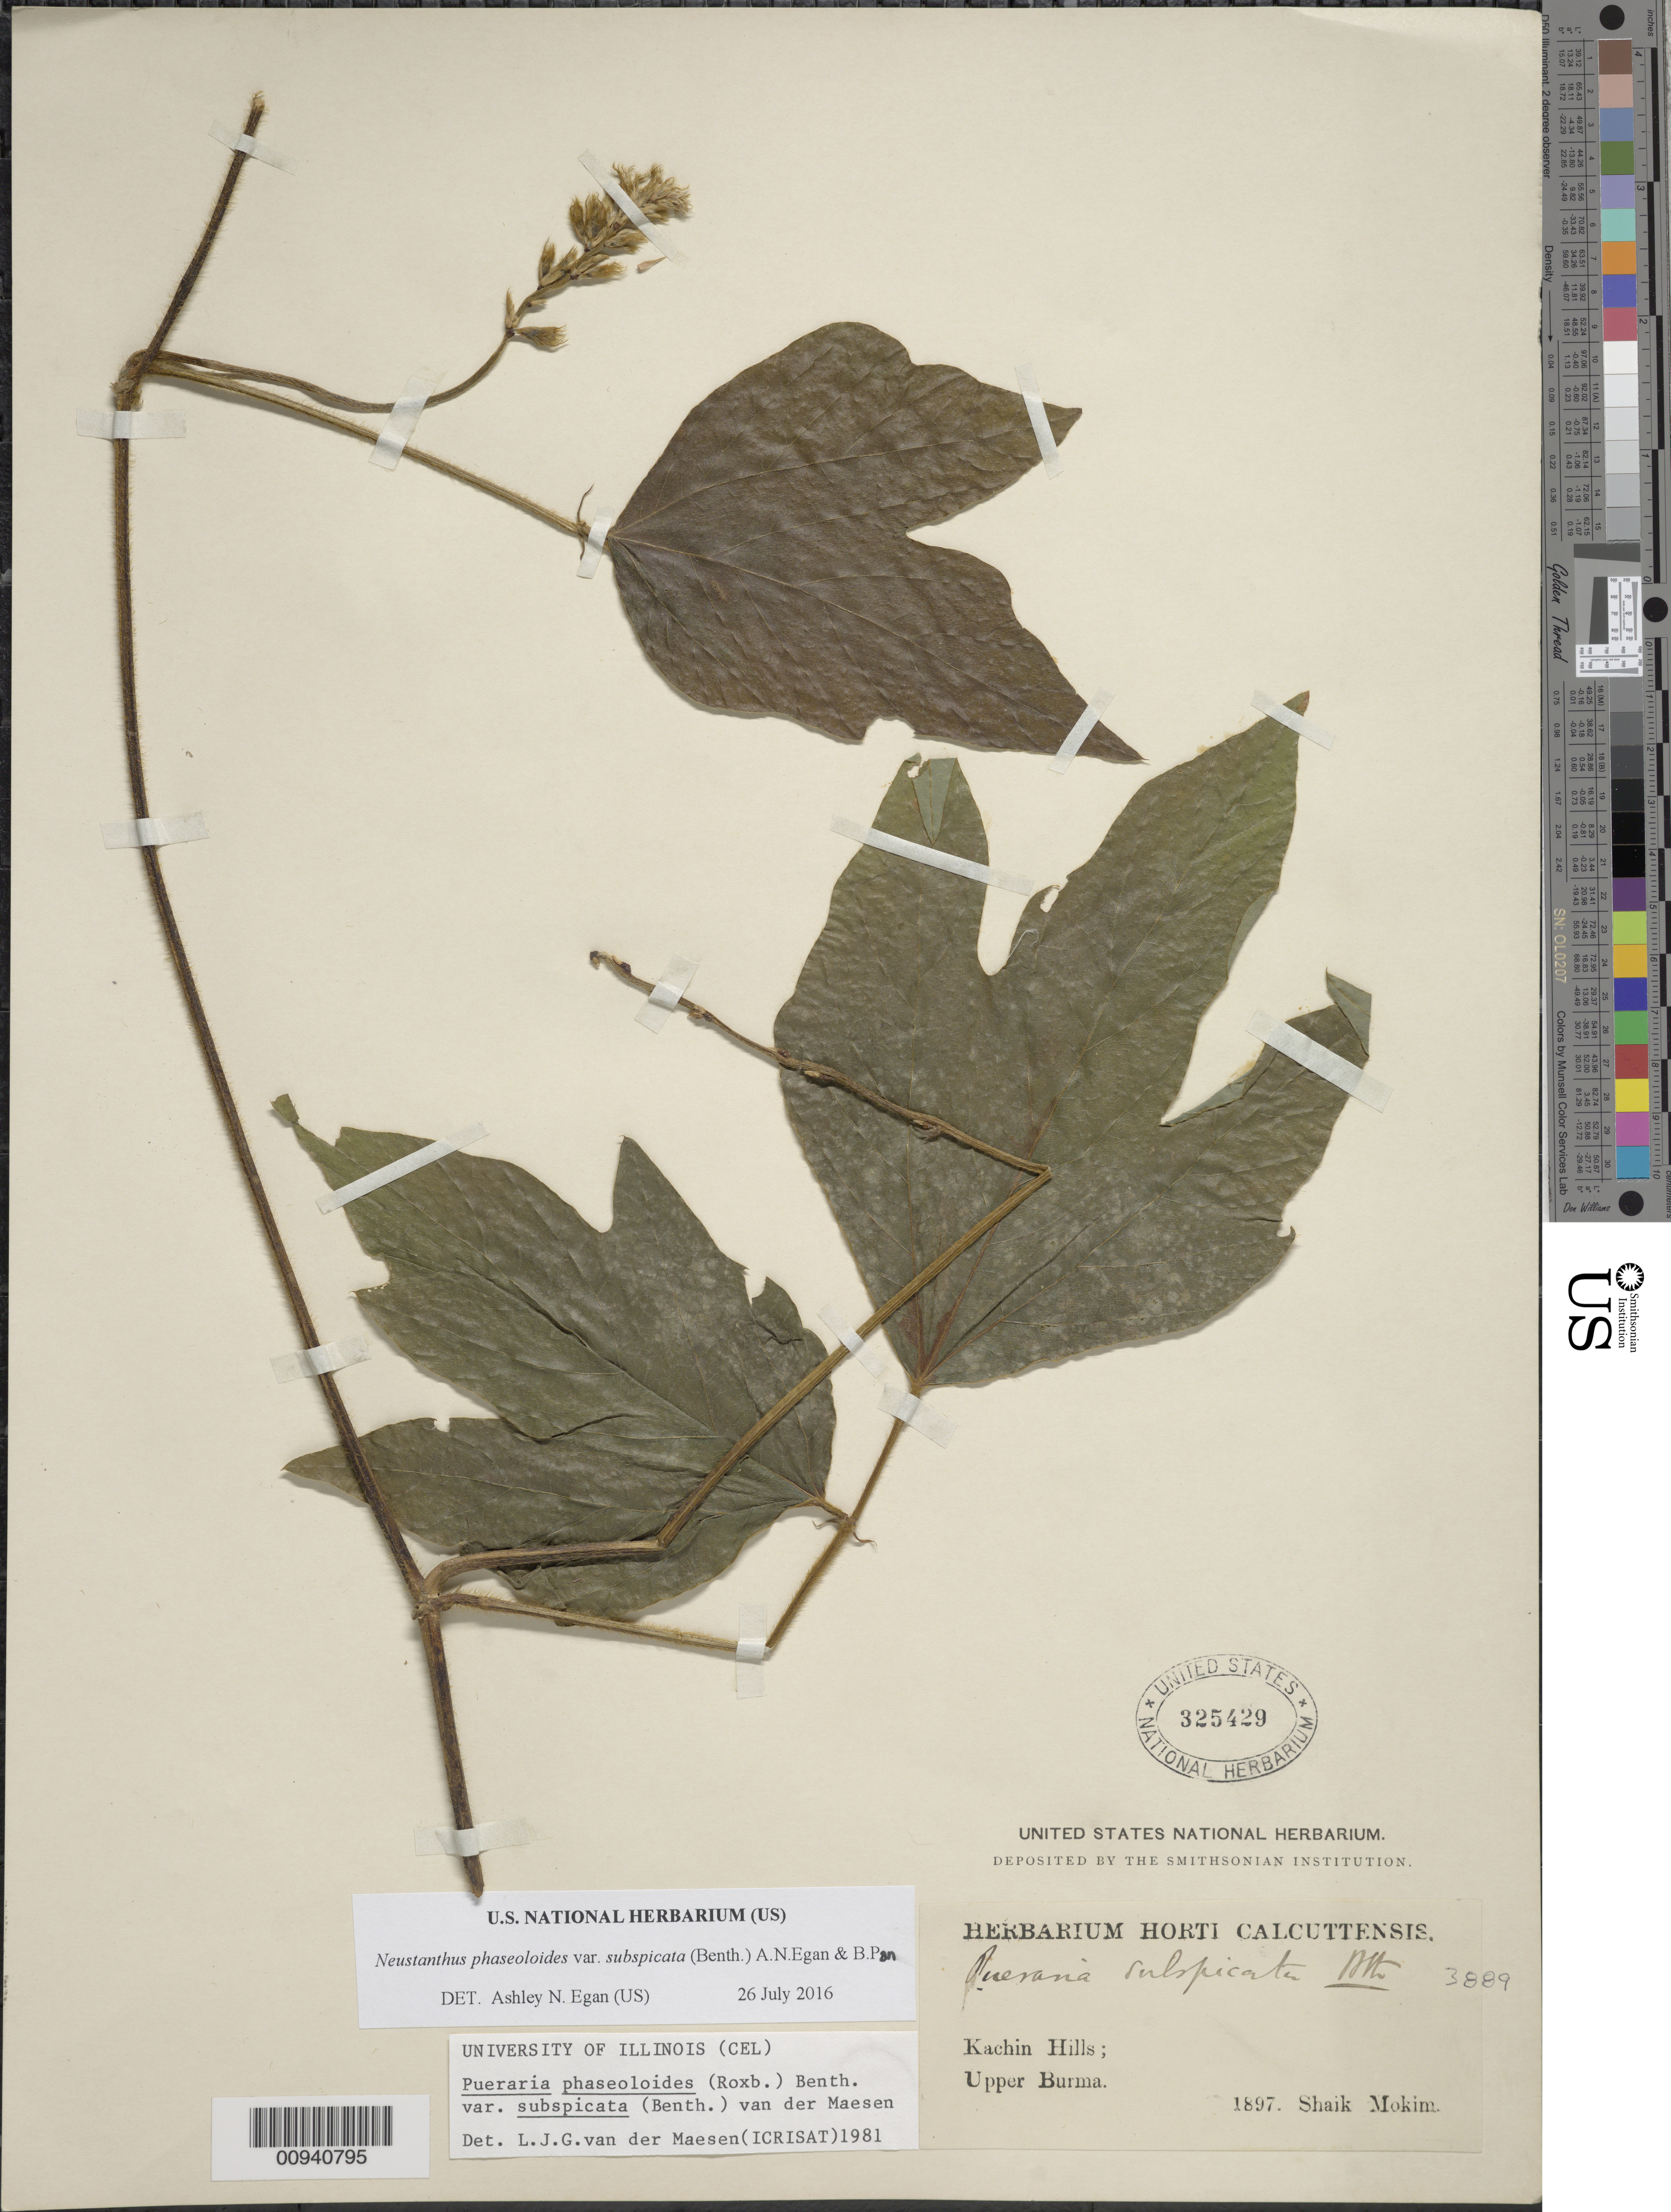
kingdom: Plantae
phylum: Tracheophyta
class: Magnoliopsida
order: Fabales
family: Fabaceae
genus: Neustanthus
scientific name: Neustanthus phaseoloides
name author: (Roxb.) Benth.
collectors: S. Mokim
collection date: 1897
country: Myanmar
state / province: Kachin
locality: Kachin hills, Upper Burma.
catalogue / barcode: US 325429